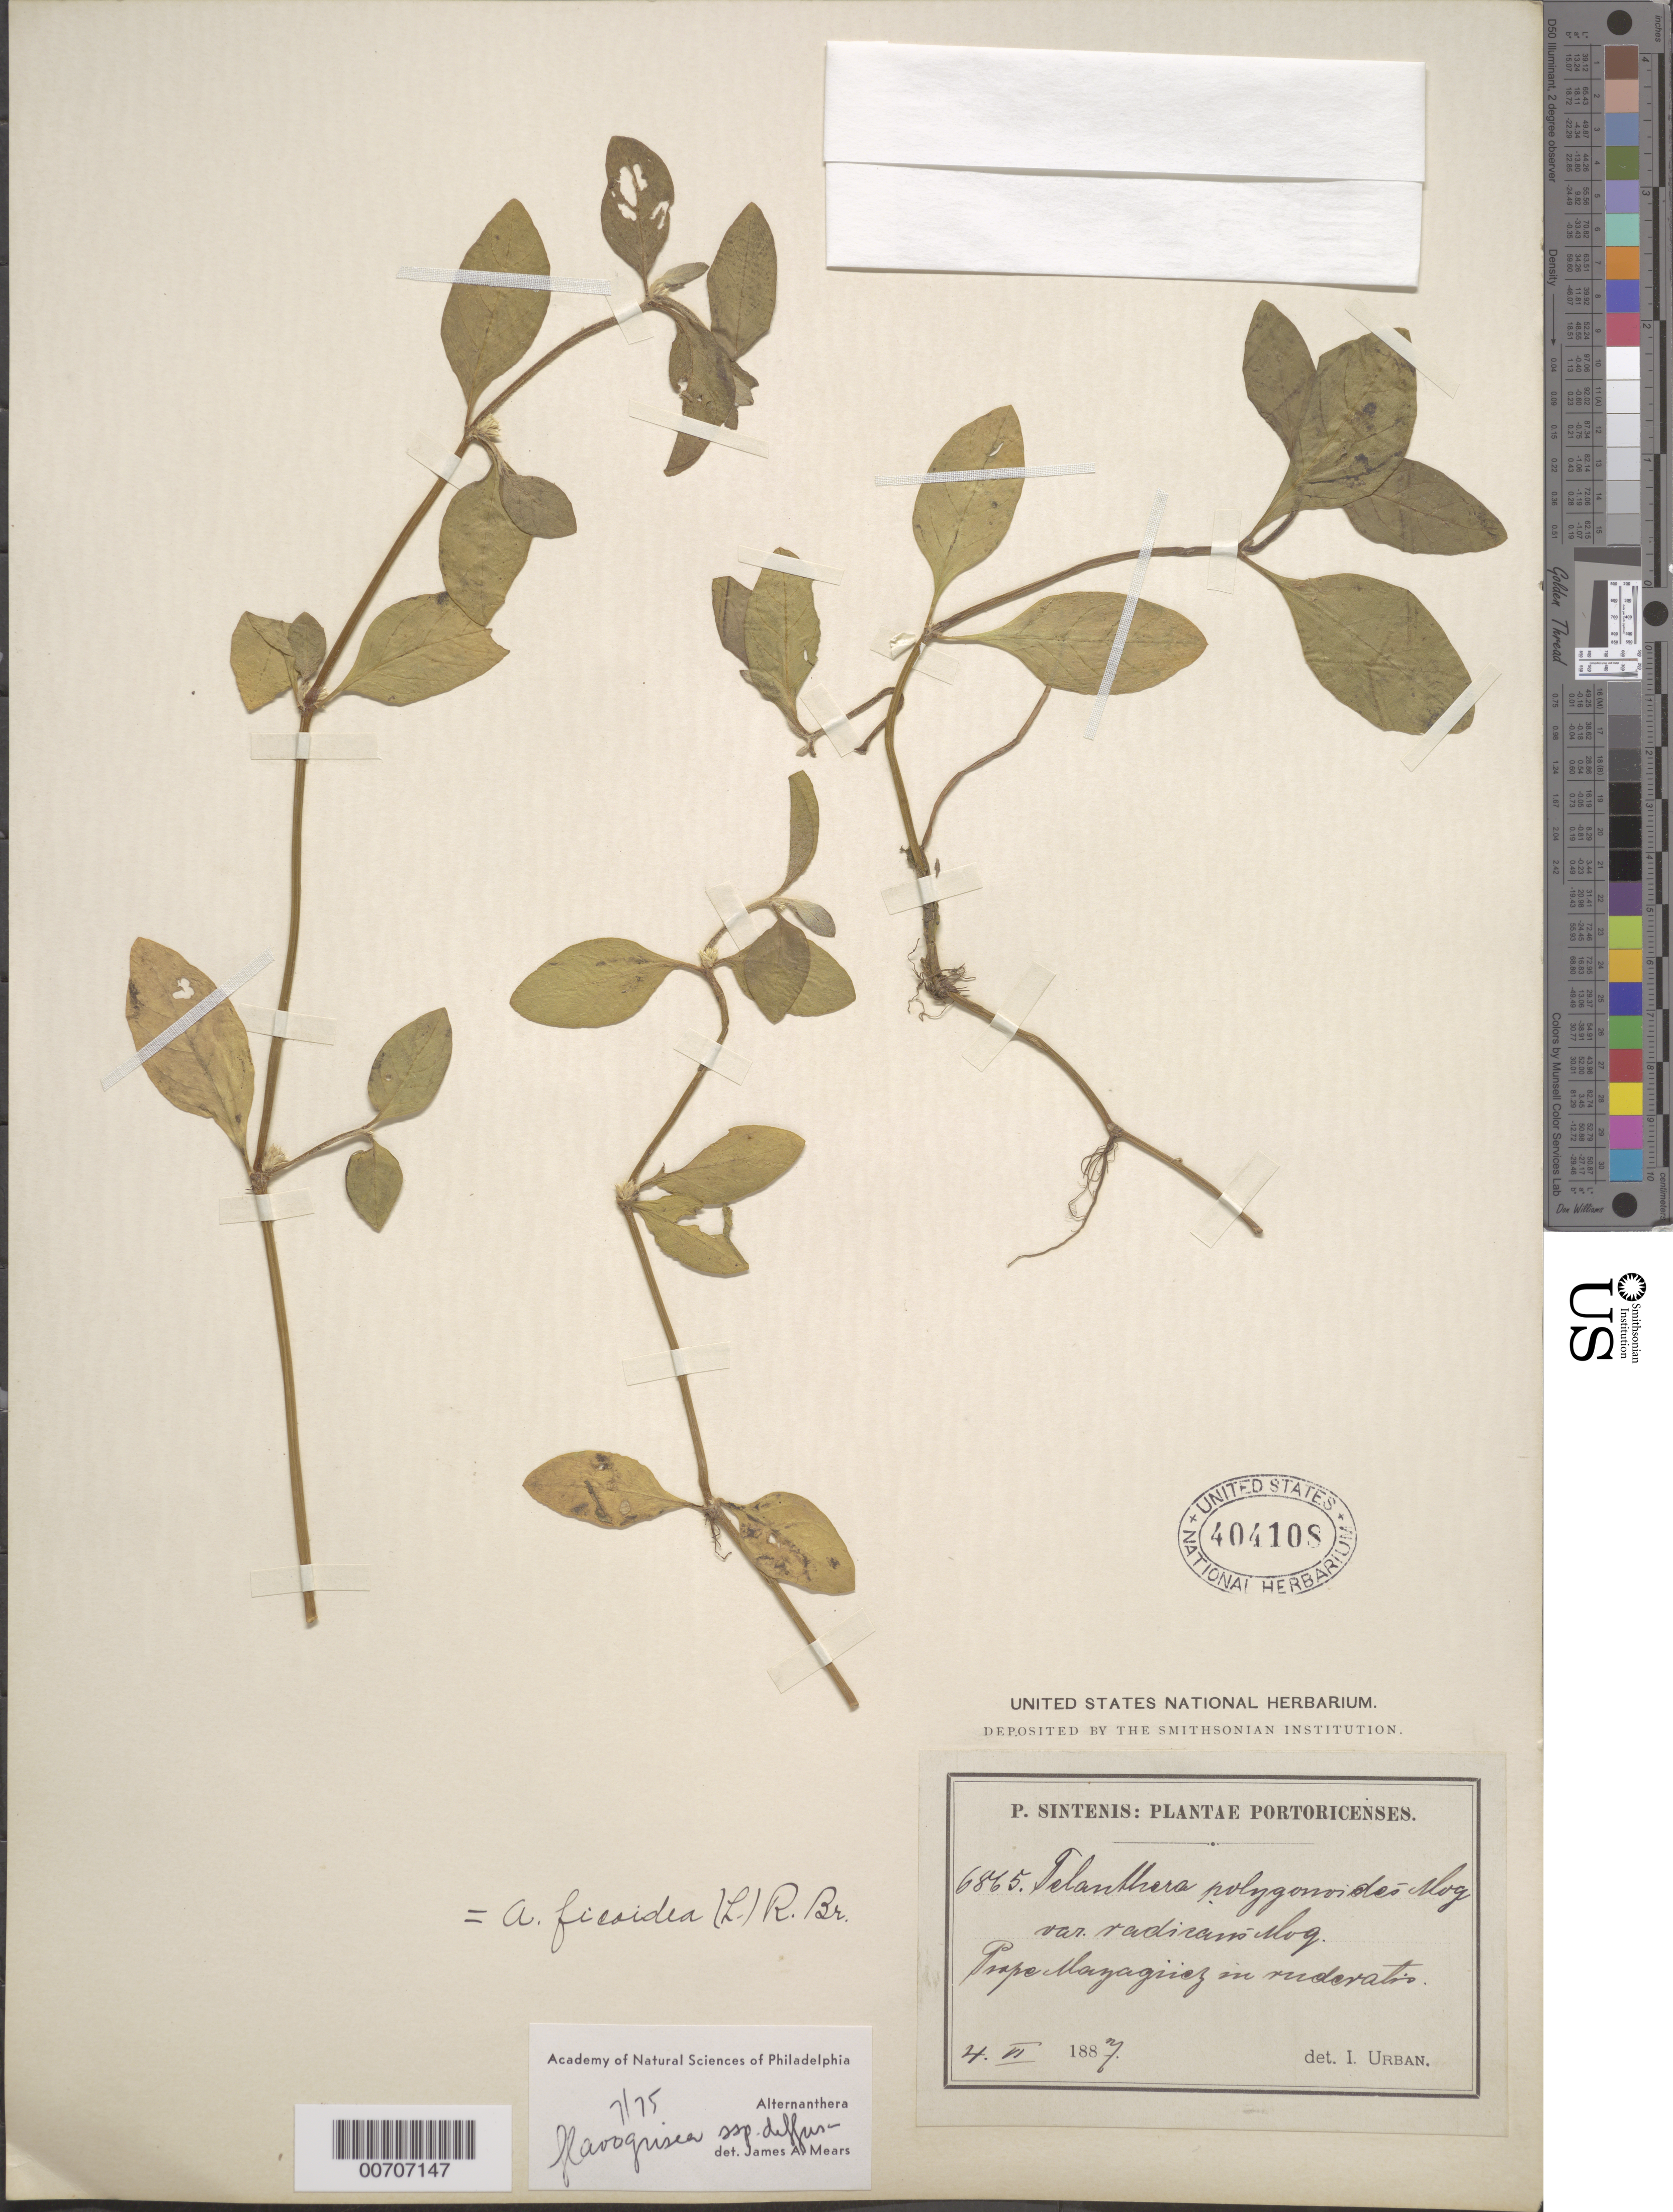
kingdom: Plantae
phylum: Tracheophyta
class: Magnoliopsida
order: Caryophyllales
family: Amaranthaceae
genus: Alternanthera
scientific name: Alternanthera flavogrisea subsp. diffusa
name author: (Mart.) Mears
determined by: Mears, J. A., (PH), Academy of Natural Sciences of Philadelphia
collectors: P. Sintenis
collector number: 6865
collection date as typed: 04 Jun 1887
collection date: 1887-06-04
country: Puerto Rico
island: Greater Antilles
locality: Prope Mayaguez in ruderatis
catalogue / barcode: US 404108